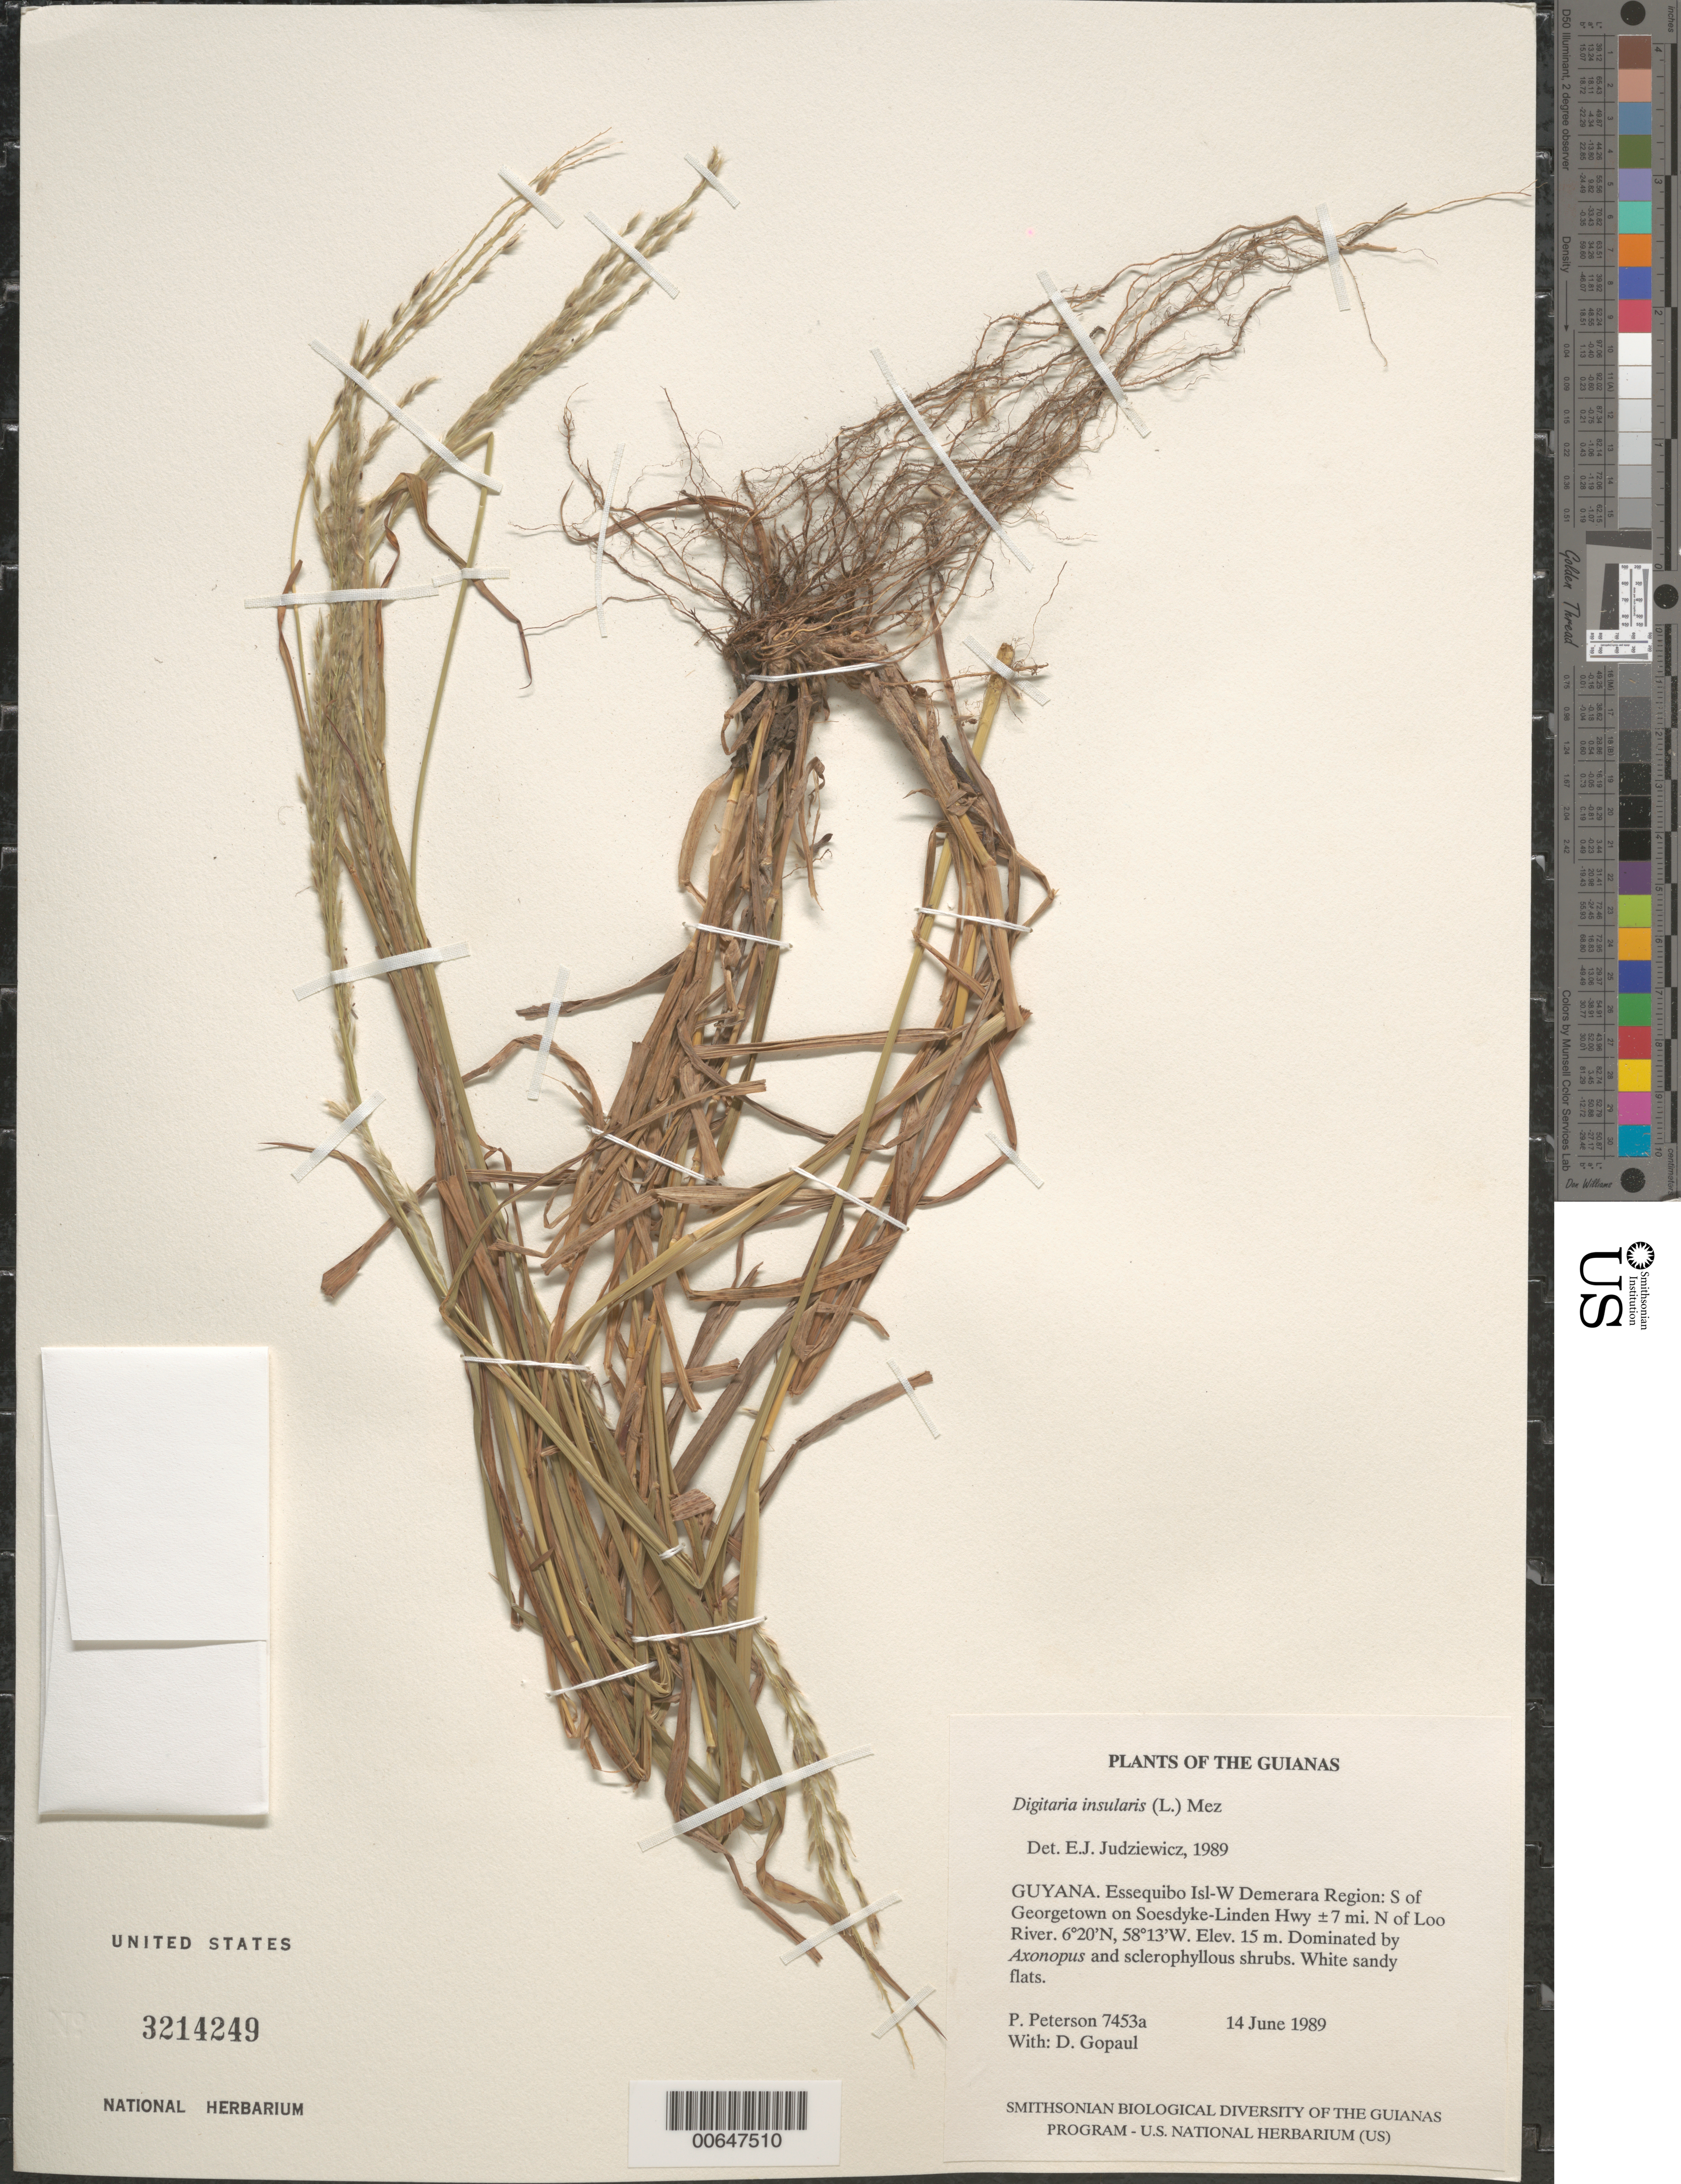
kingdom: Plantae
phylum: Tracheophyta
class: Liliopsida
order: Poales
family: Poaceae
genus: Digitaria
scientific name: Digitaria insularis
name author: (L.) Fedde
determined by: Judziewicz, E. J.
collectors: P. M. Peterson & D. Gopaul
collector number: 7453 a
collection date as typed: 14 June 1989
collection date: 1989-06-14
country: Guyana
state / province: Essequibo Isl-W. Demerara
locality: S of Georgetown on Soesdyke-Linden Hwy ±7 mi. N of Loo River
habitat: Dominated by Axonopus and sclerophyllous shrubs. White sandy flats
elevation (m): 15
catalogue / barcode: US 3214249